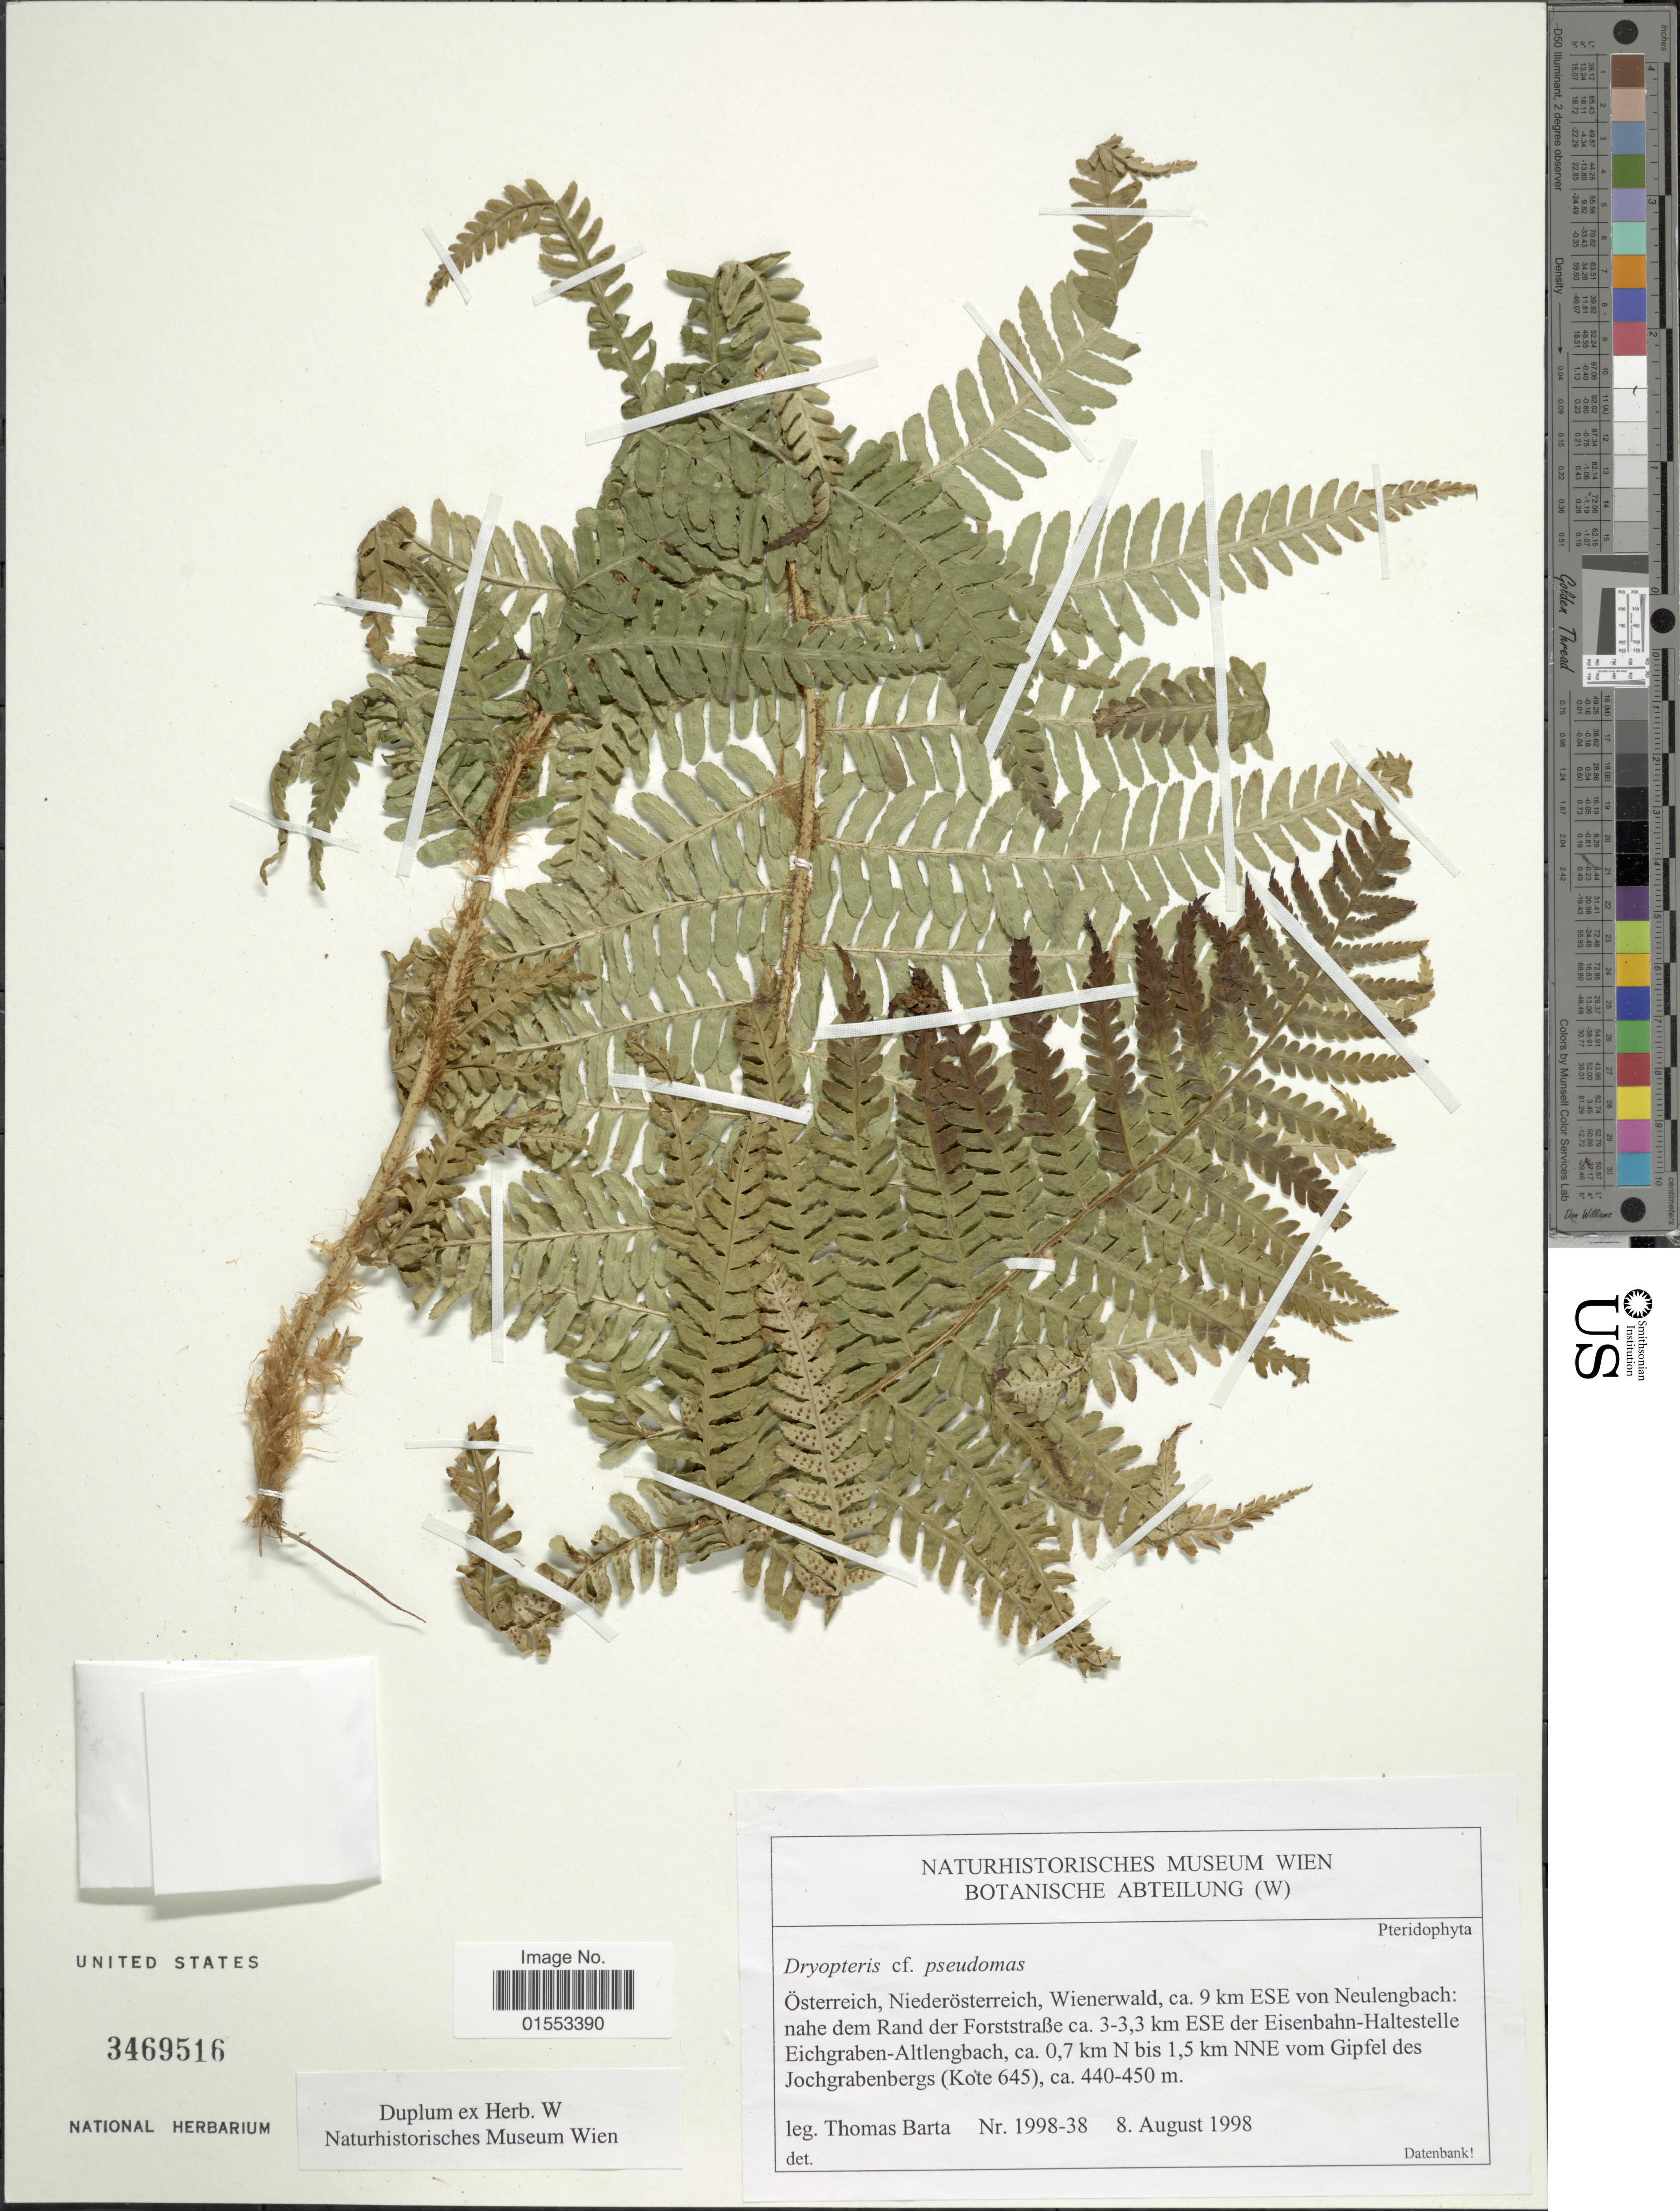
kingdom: Plantae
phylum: Tracheophyta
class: Polypodiopsida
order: Polypodiales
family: Dryopteridaceae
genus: Dryopteris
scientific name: Dryopteris filix-mas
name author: (L.) Schott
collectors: T. Barta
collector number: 1998-38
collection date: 1998-08-08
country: Austria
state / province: Niederosterreich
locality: Osterreich, Niederosterreich, Wienerwald, ca. 9 km ESE von Neulengbach: nahe dem Rand der Forstrabe ca. 3-3,3 km ESE der Esienbahn-Haltestelle Eichengraben-Altengbach, ca. 0,7 km N bis 1,5 km NNE vomGipfel des Jochgrabenbergs (Kote 645).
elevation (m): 440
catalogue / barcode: US 3469516